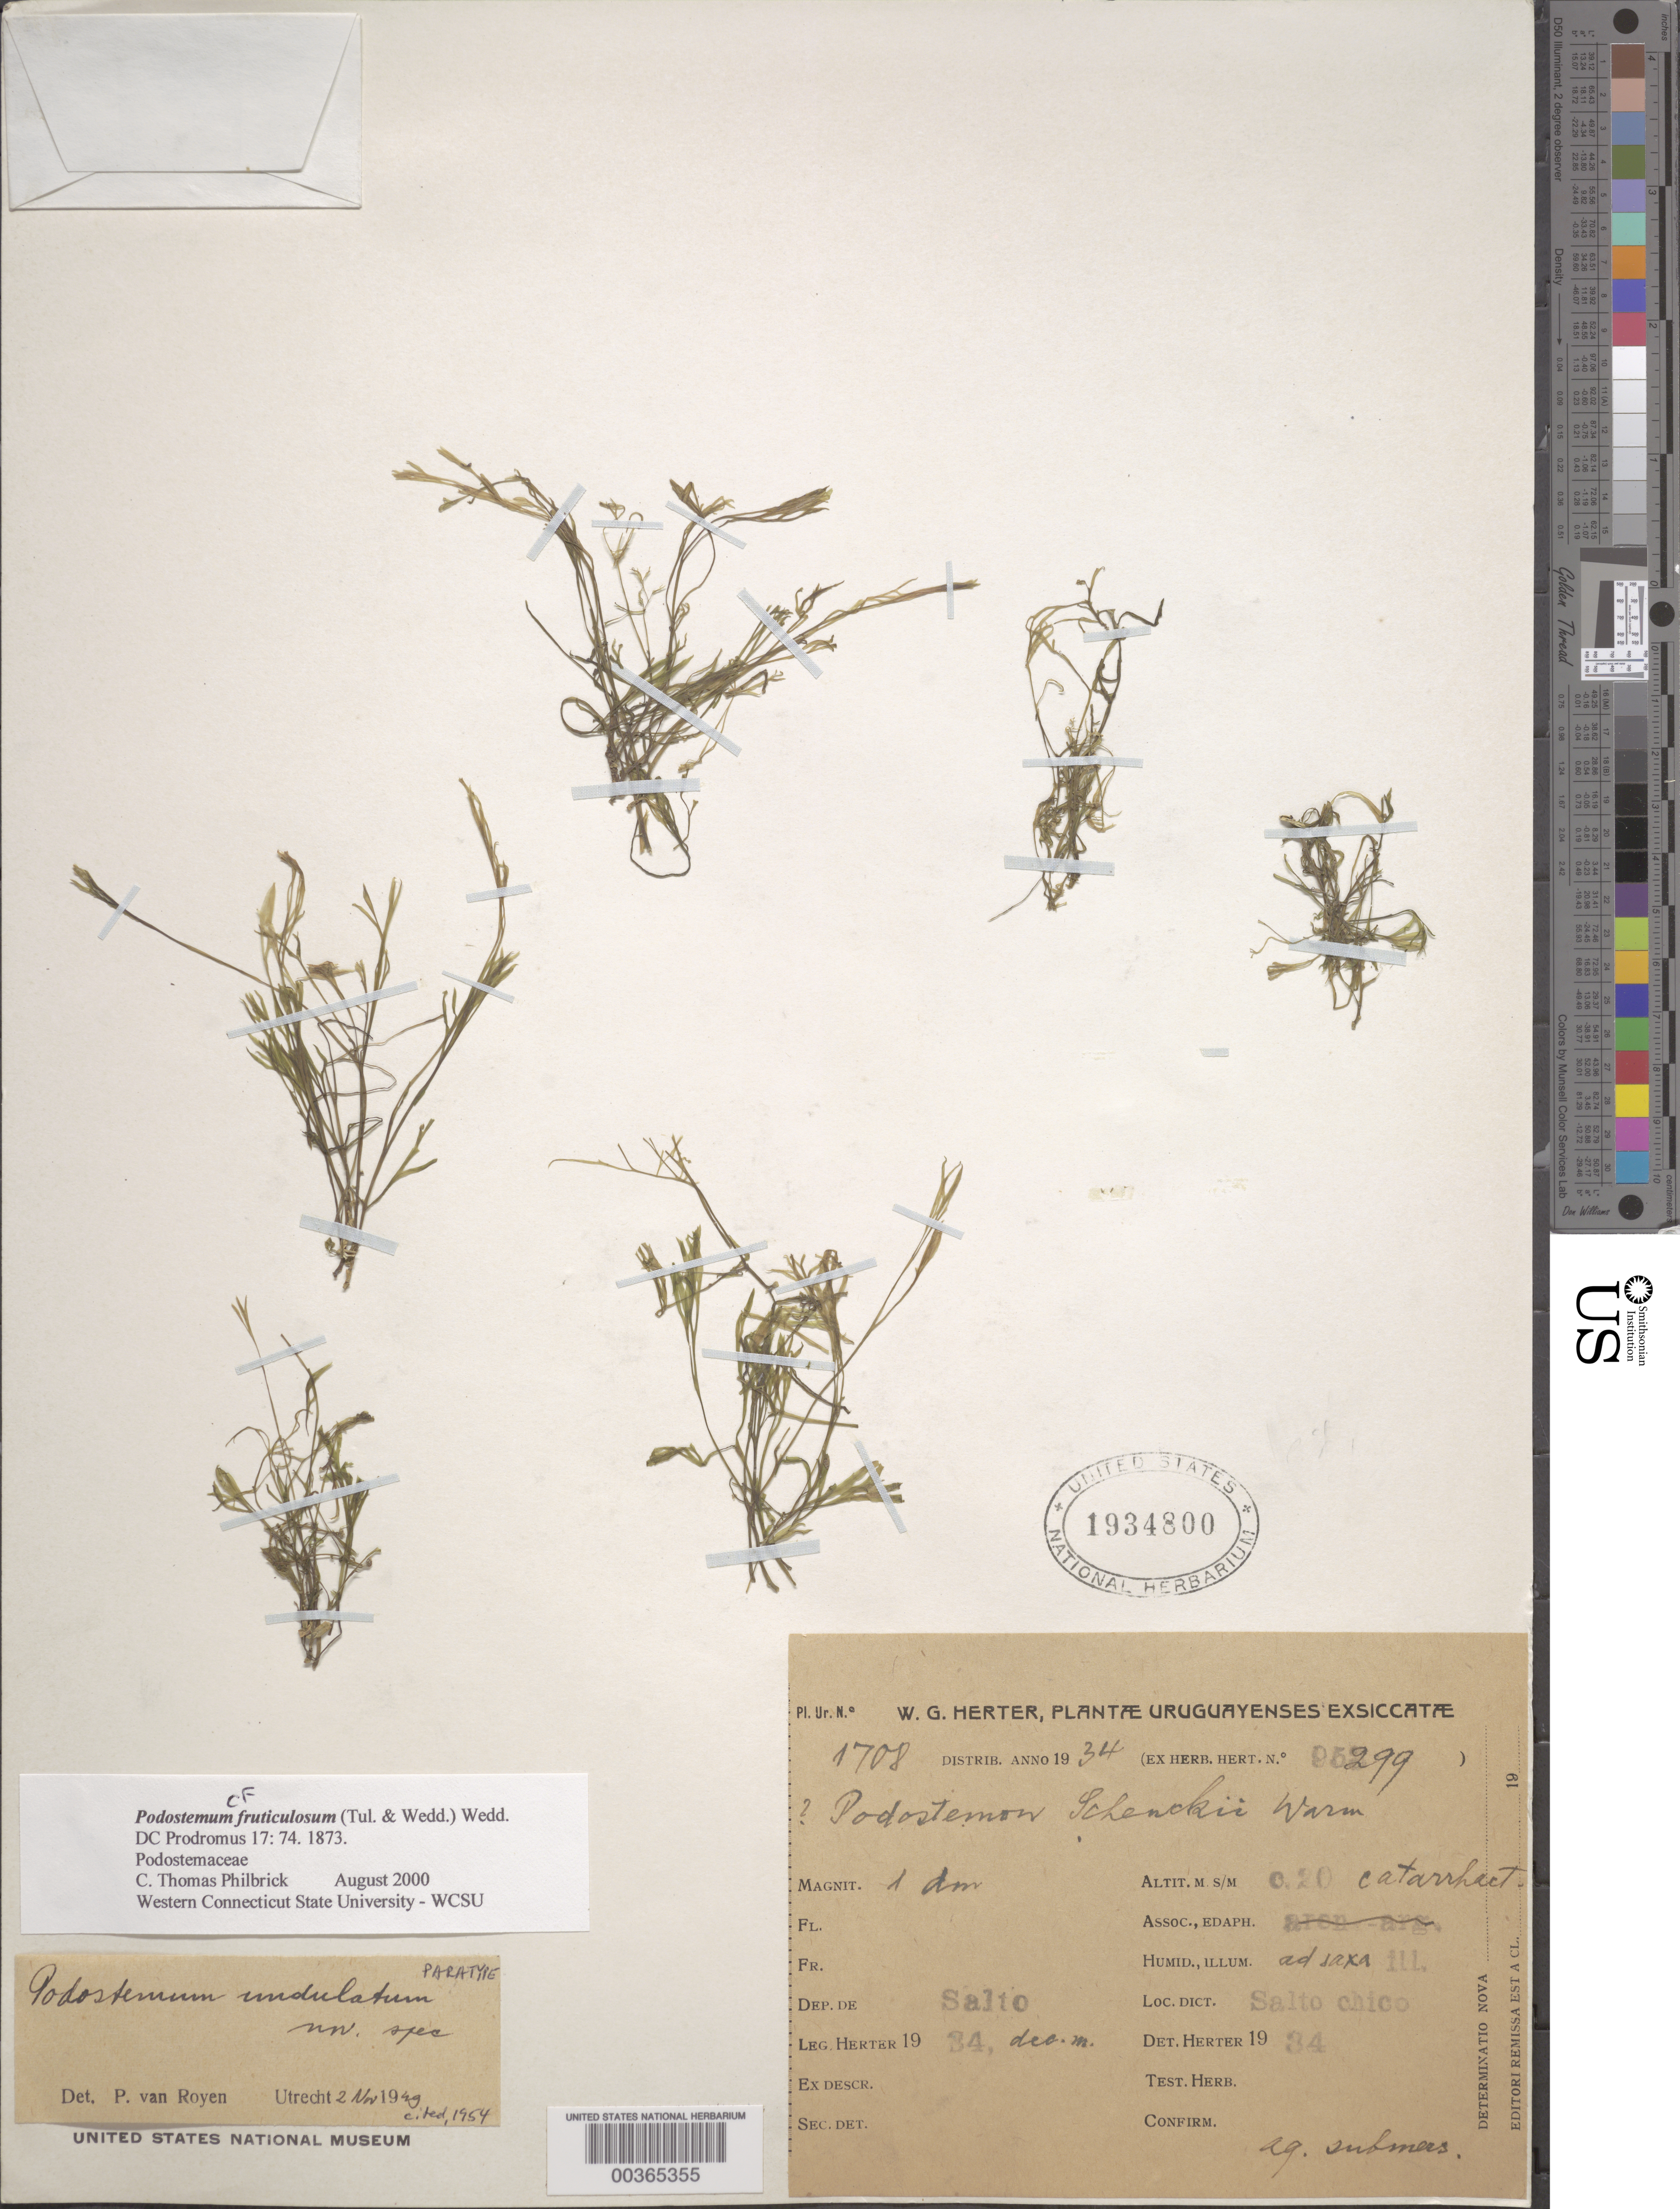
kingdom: Plantae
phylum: Tracheophyta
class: Magnoliopsida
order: Malpighiales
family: Podostemaceae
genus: Podostemum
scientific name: Podostemum undulatum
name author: P. Royen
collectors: W. G. Herter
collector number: Pl. Ur. No. 1708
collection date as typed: Dec 1934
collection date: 1934-12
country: Uruguay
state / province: Salto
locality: Salto chico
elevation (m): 20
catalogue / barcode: US 1934800